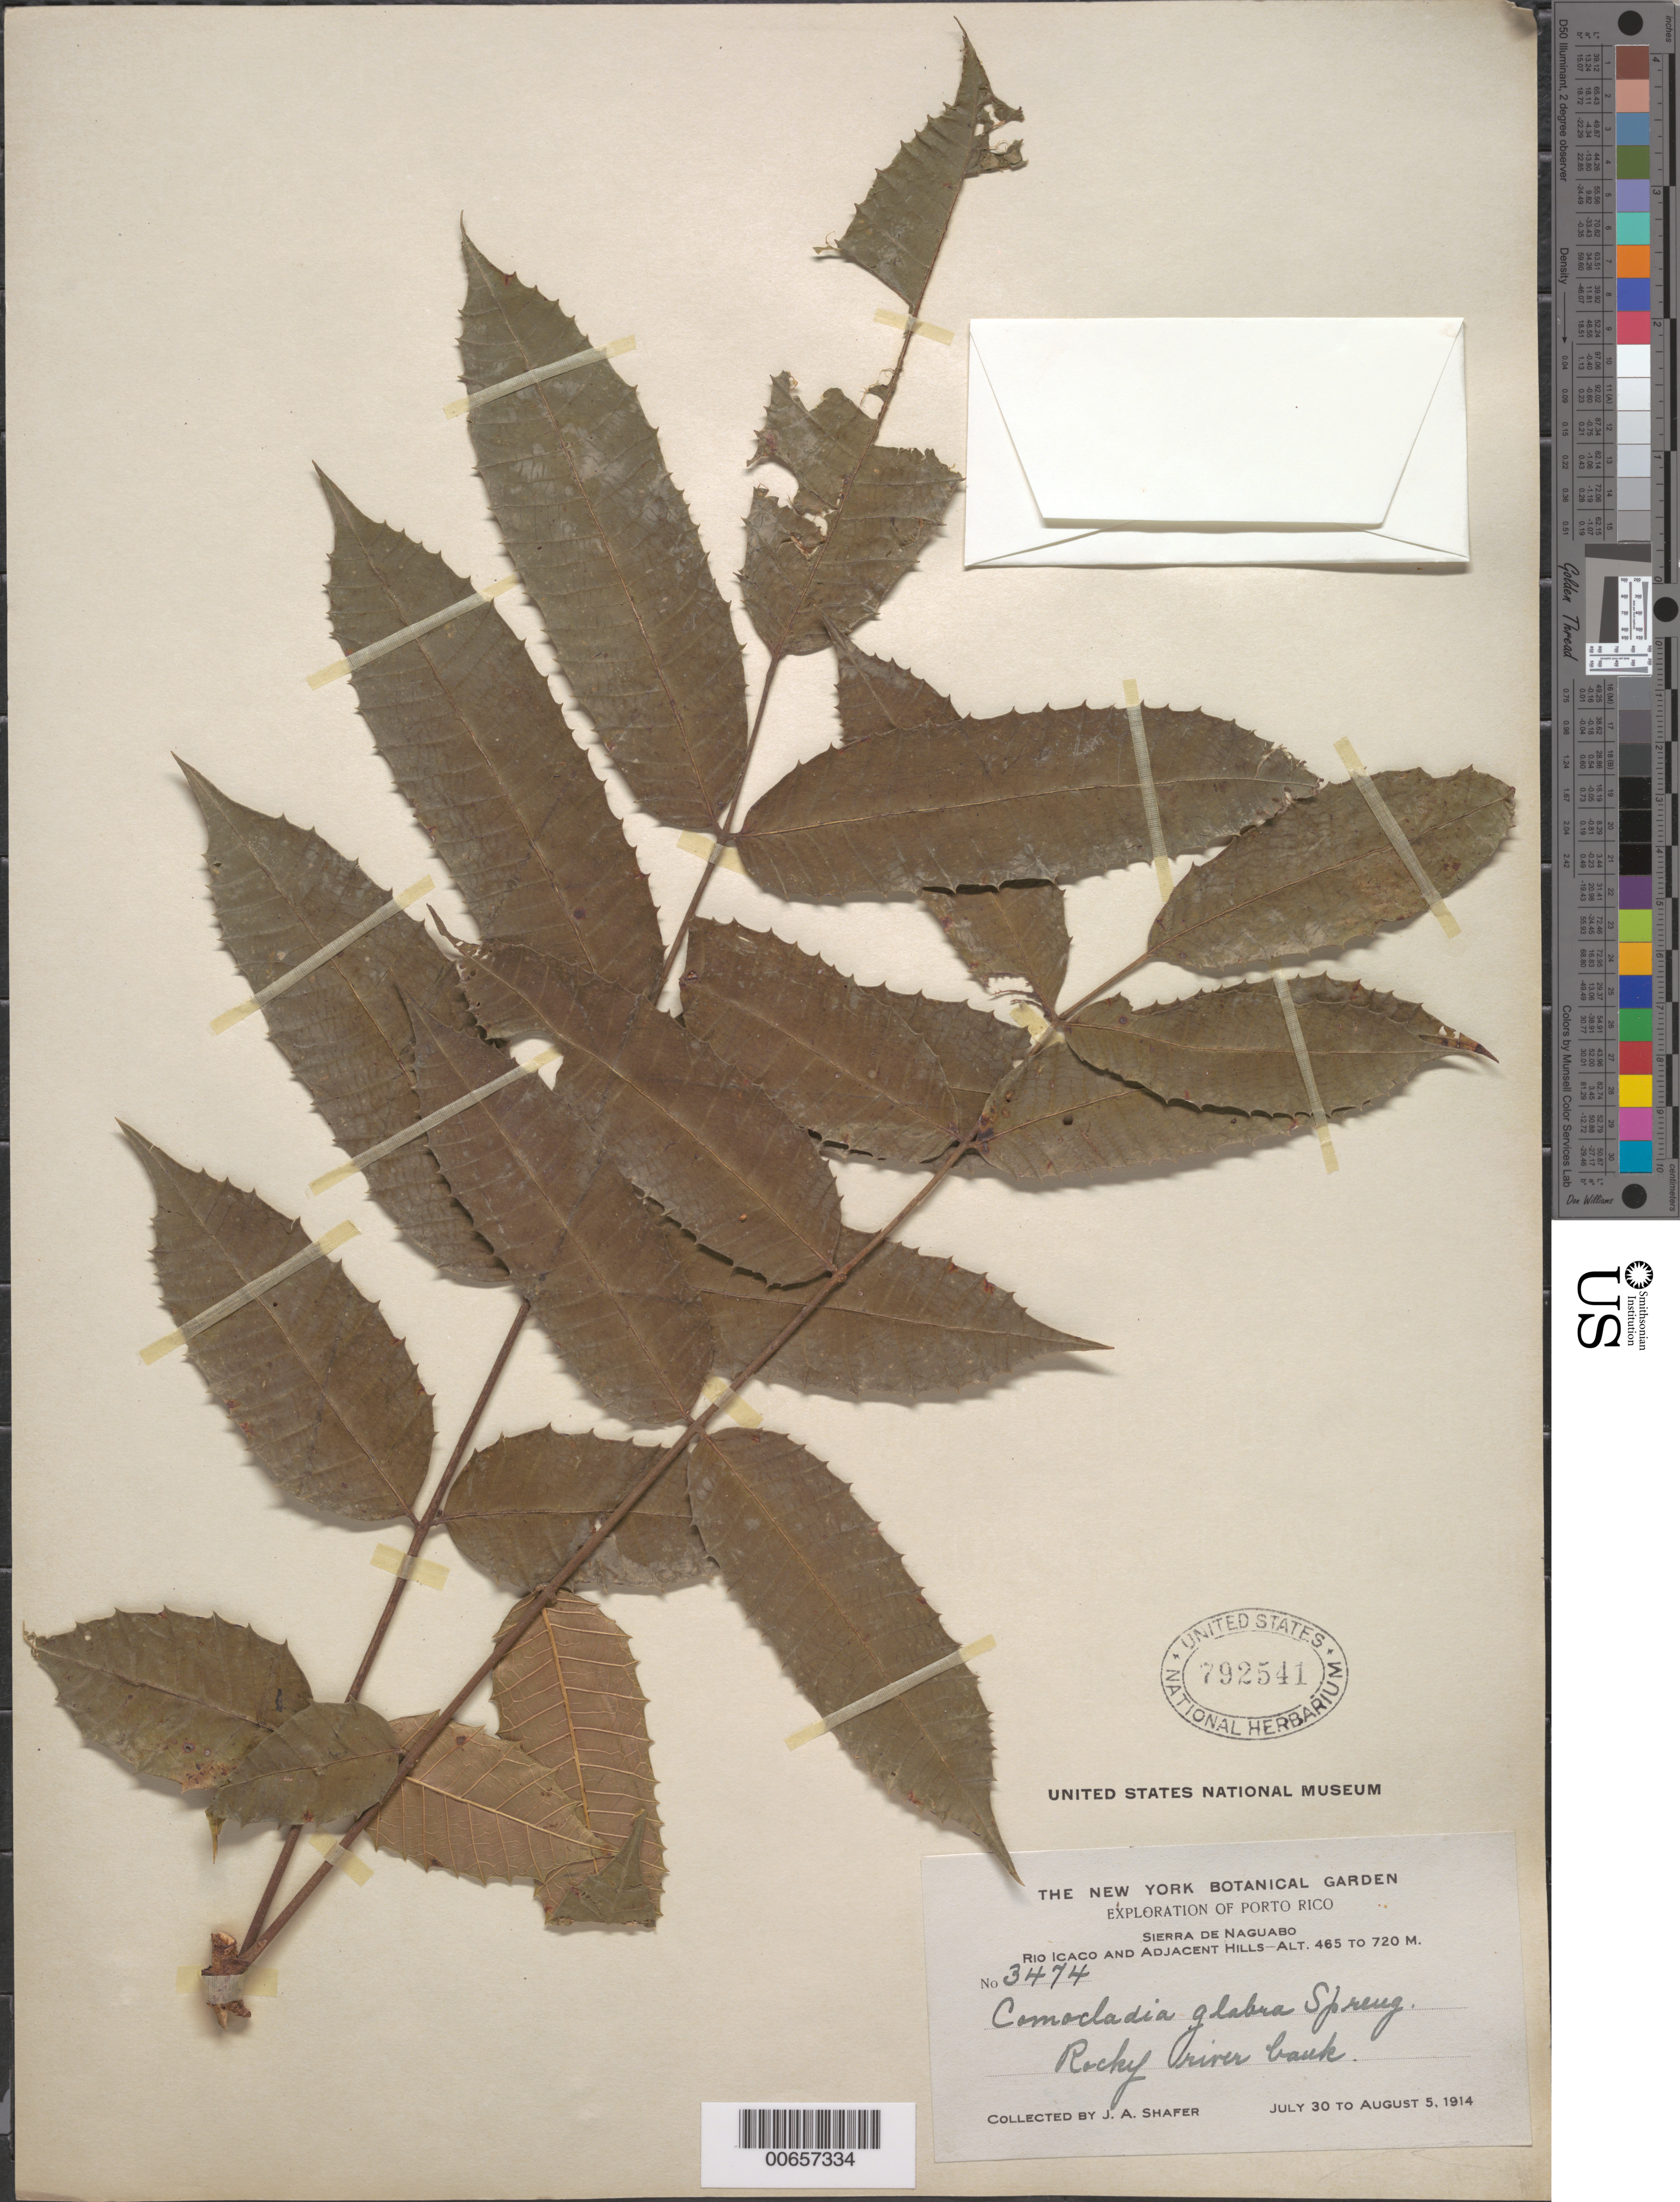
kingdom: Plantae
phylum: Tracheophyta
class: Magnoliopsida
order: Sapindales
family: Anacardiaceae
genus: Comocladia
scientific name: Comocladia glabra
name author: (Schult.) Spreng.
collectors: J. A. Shafer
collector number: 3474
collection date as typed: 30 Jul 1914 to 05 Aug 1914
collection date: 1914-07-30/1914-08-05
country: Puerto Rico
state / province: Naguabo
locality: Sierra de Naguabo, Rio Icaco and adjacent hills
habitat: Rocky river bank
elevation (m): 465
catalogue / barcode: US 792541